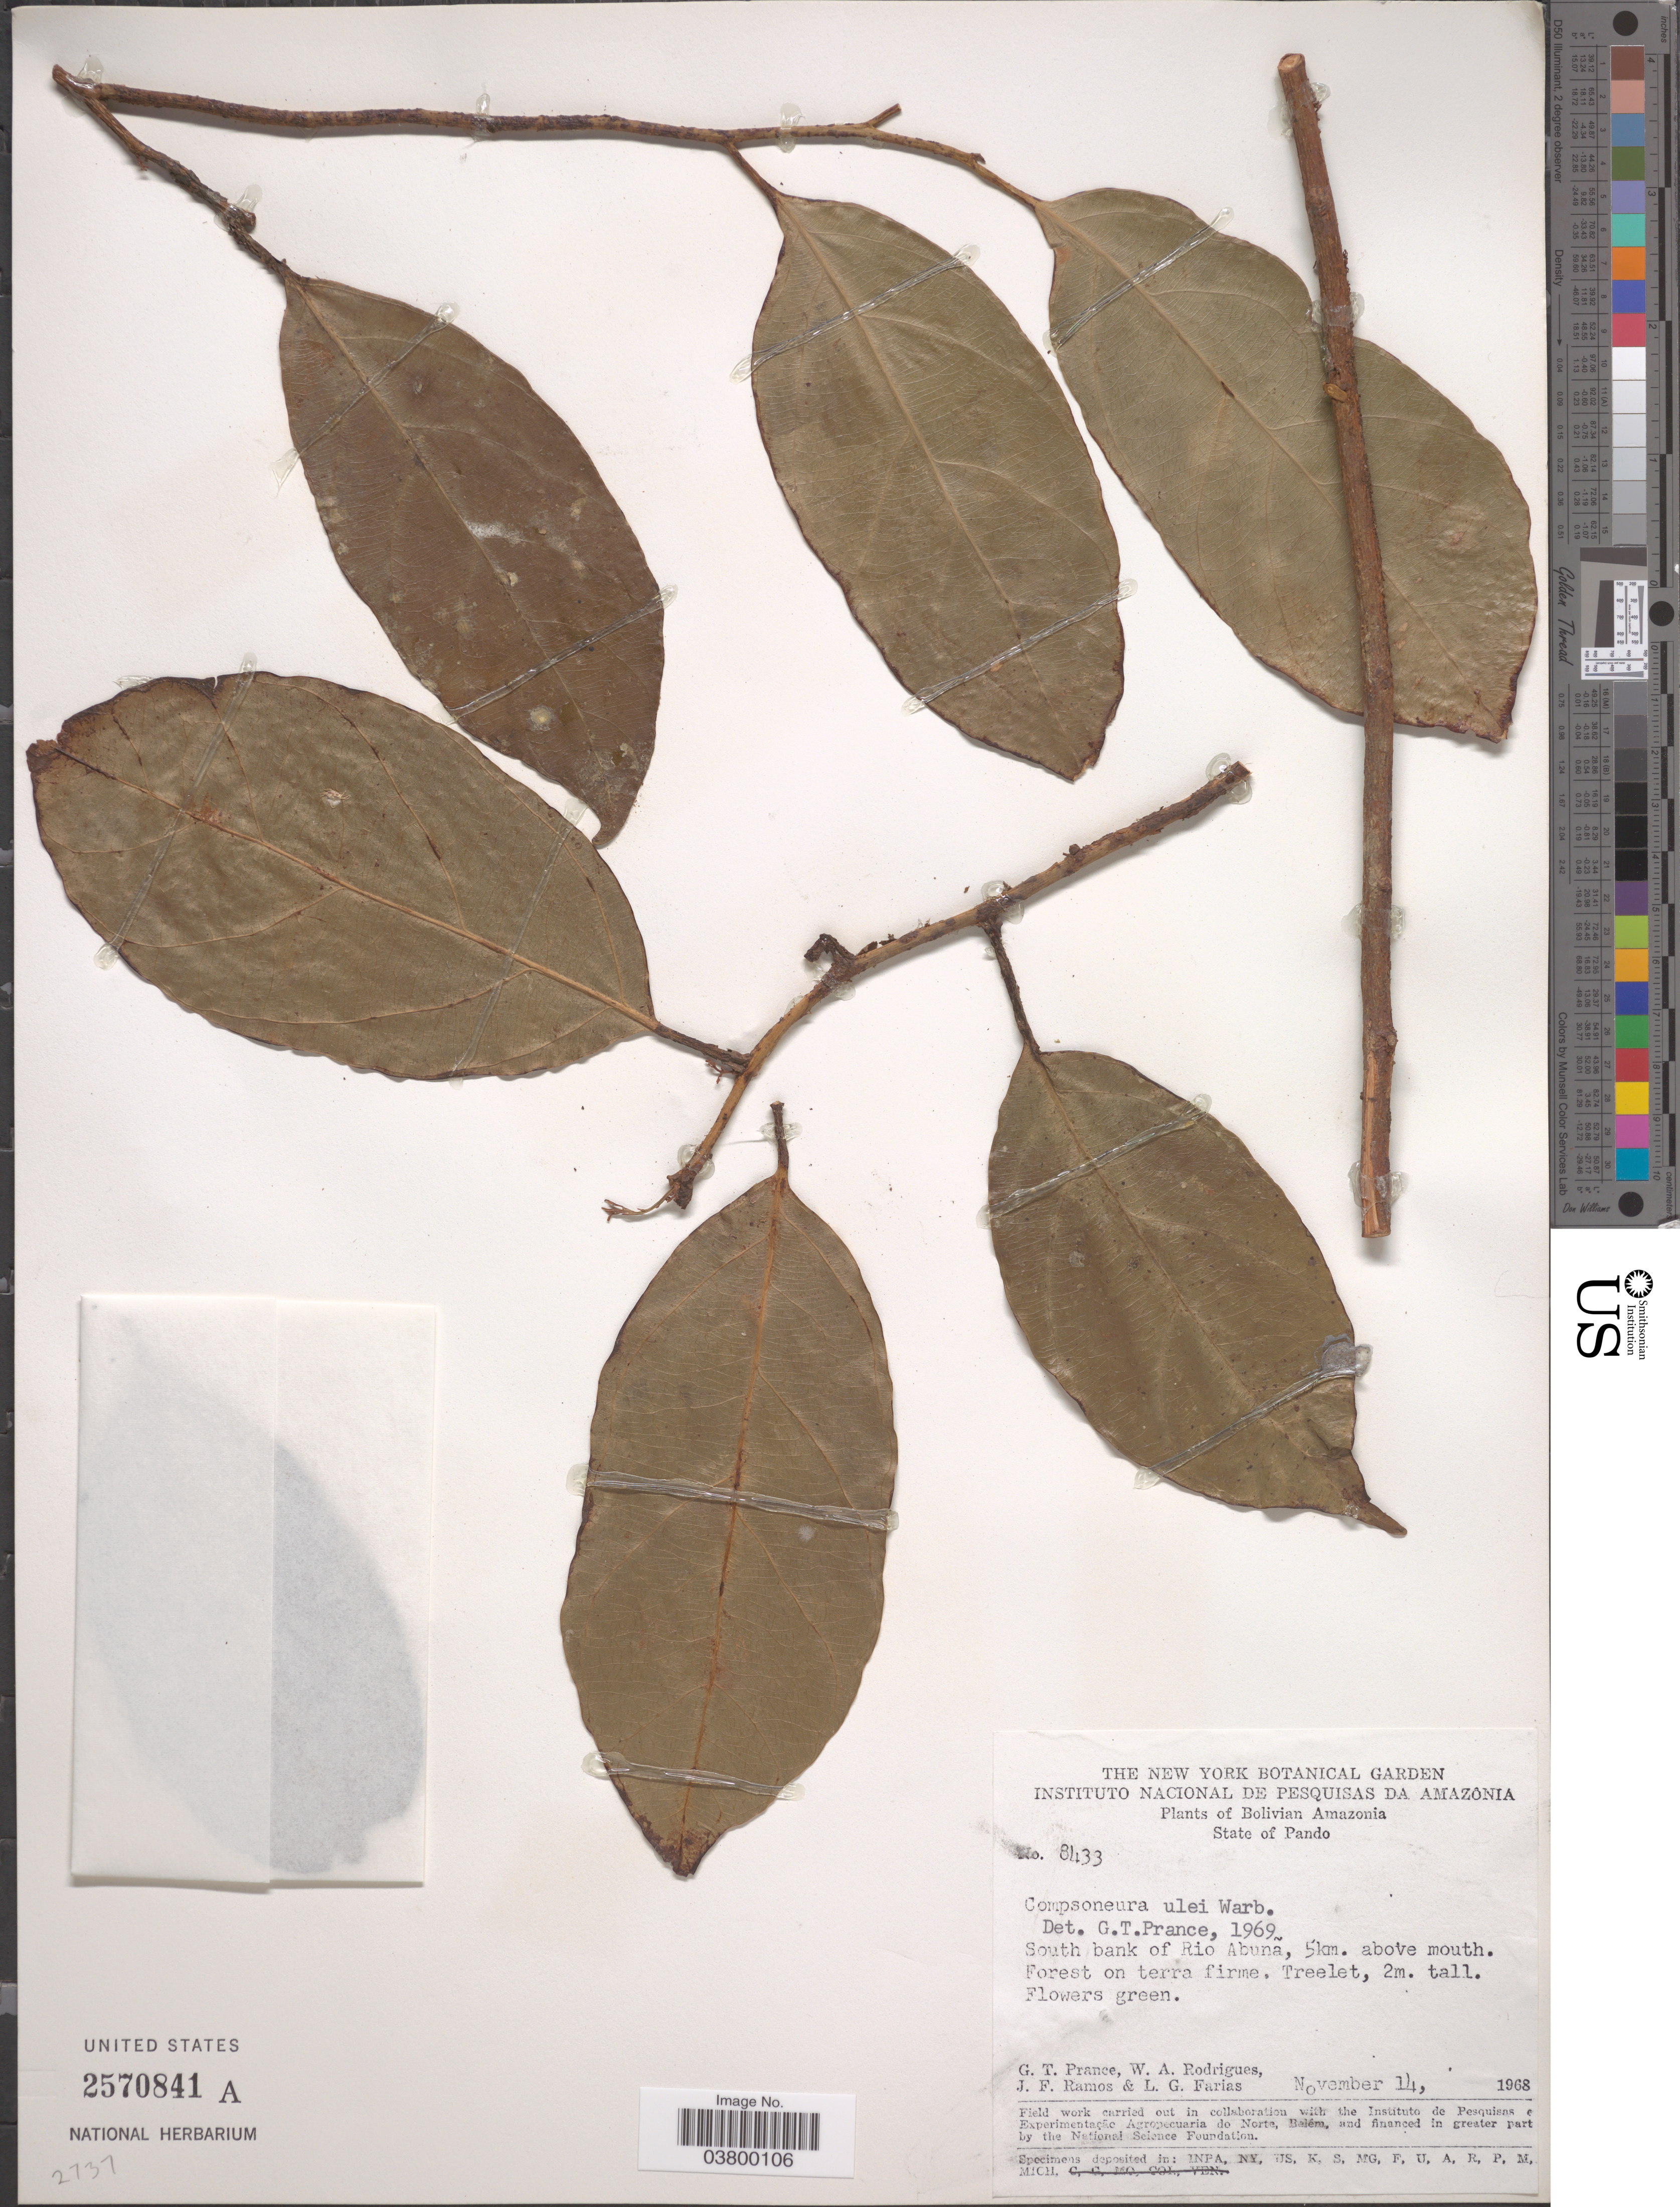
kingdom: Plantae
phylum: Tracheophyta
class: Magnoliopsida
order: Magnoliales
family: Myristicaceae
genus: Compsoneura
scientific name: Compsoneura sprucei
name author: (A. DC.) Warb.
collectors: G. T. Prance, W. A. Rodrigues, J. F. Ramos & L. G. Farias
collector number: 8433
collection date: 1968-11-14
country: Bolivia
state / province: Pando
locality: Bolivian Amazonia. South bank of Rio Abunã, 5km. above mouth.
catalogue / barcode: US 2570841A